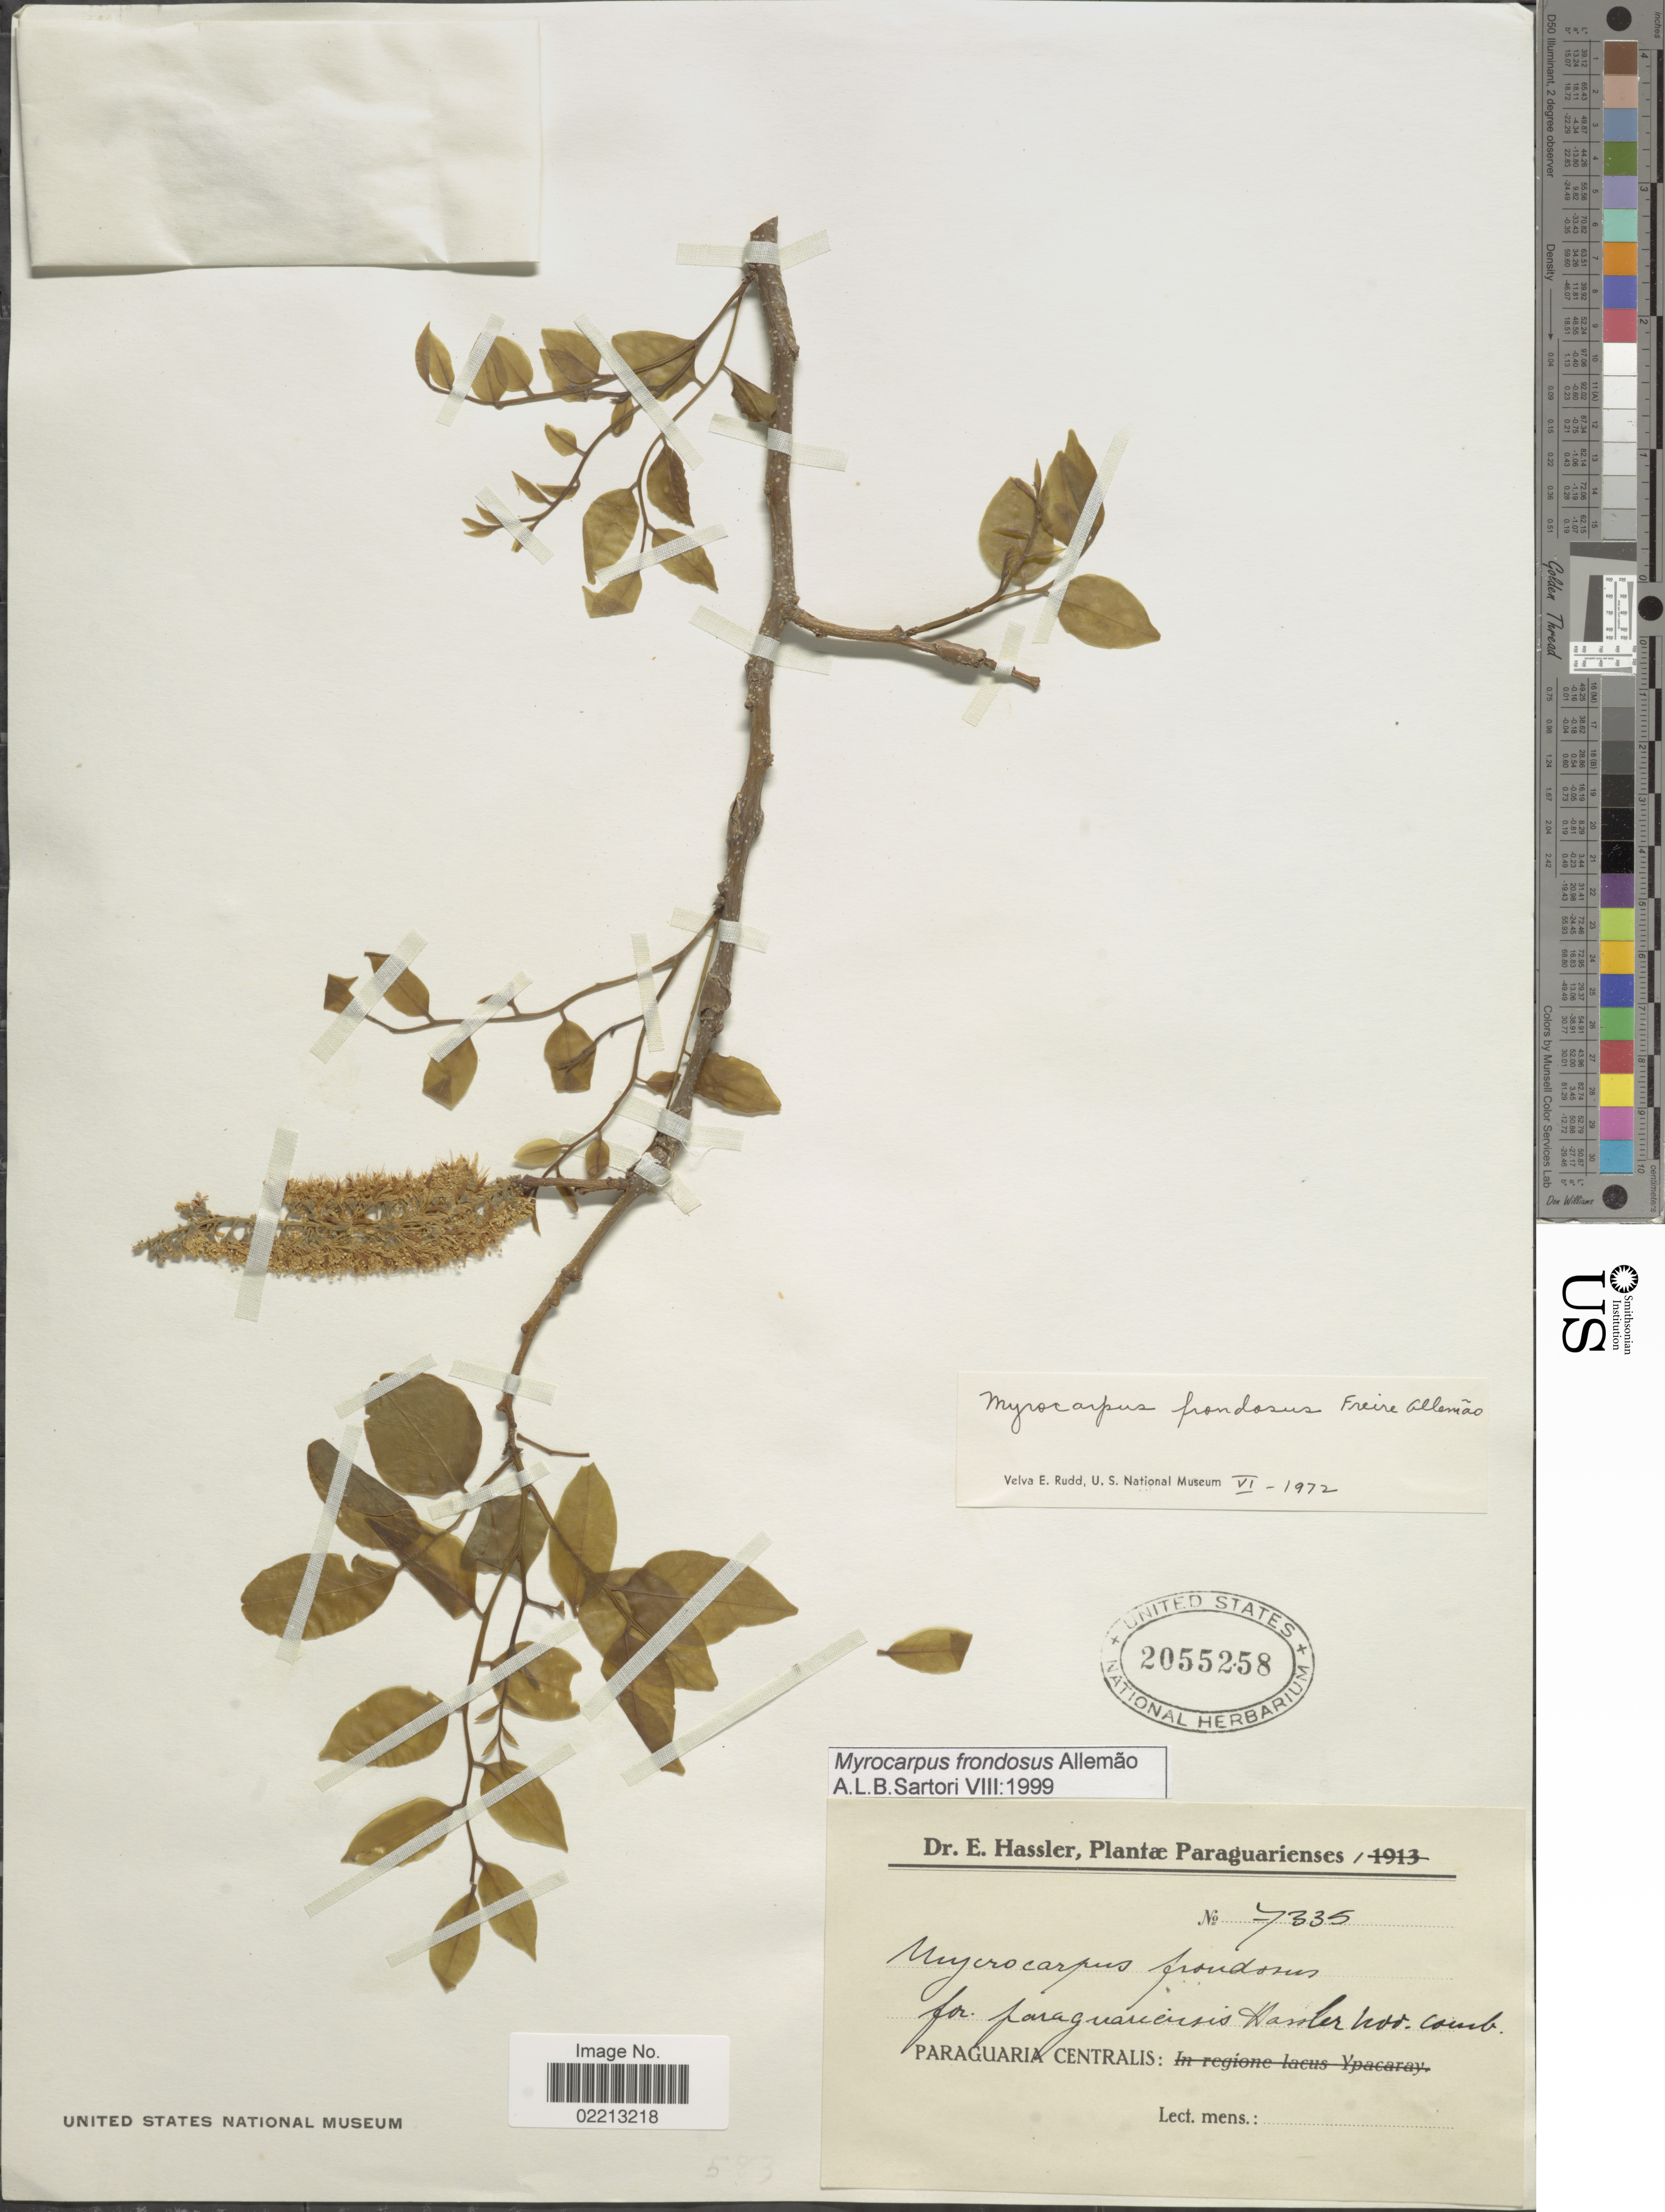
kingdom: Plantae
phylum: Tracheophyta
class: Magnoliopsida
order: Fabales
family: Fabaceae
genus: Myrocarpus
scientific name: Myrocarpus frondosus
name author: Allemão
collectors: E. Hassler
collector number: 7335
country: Paraguay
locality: Paraguaria Centralis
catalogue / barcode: US 2055258